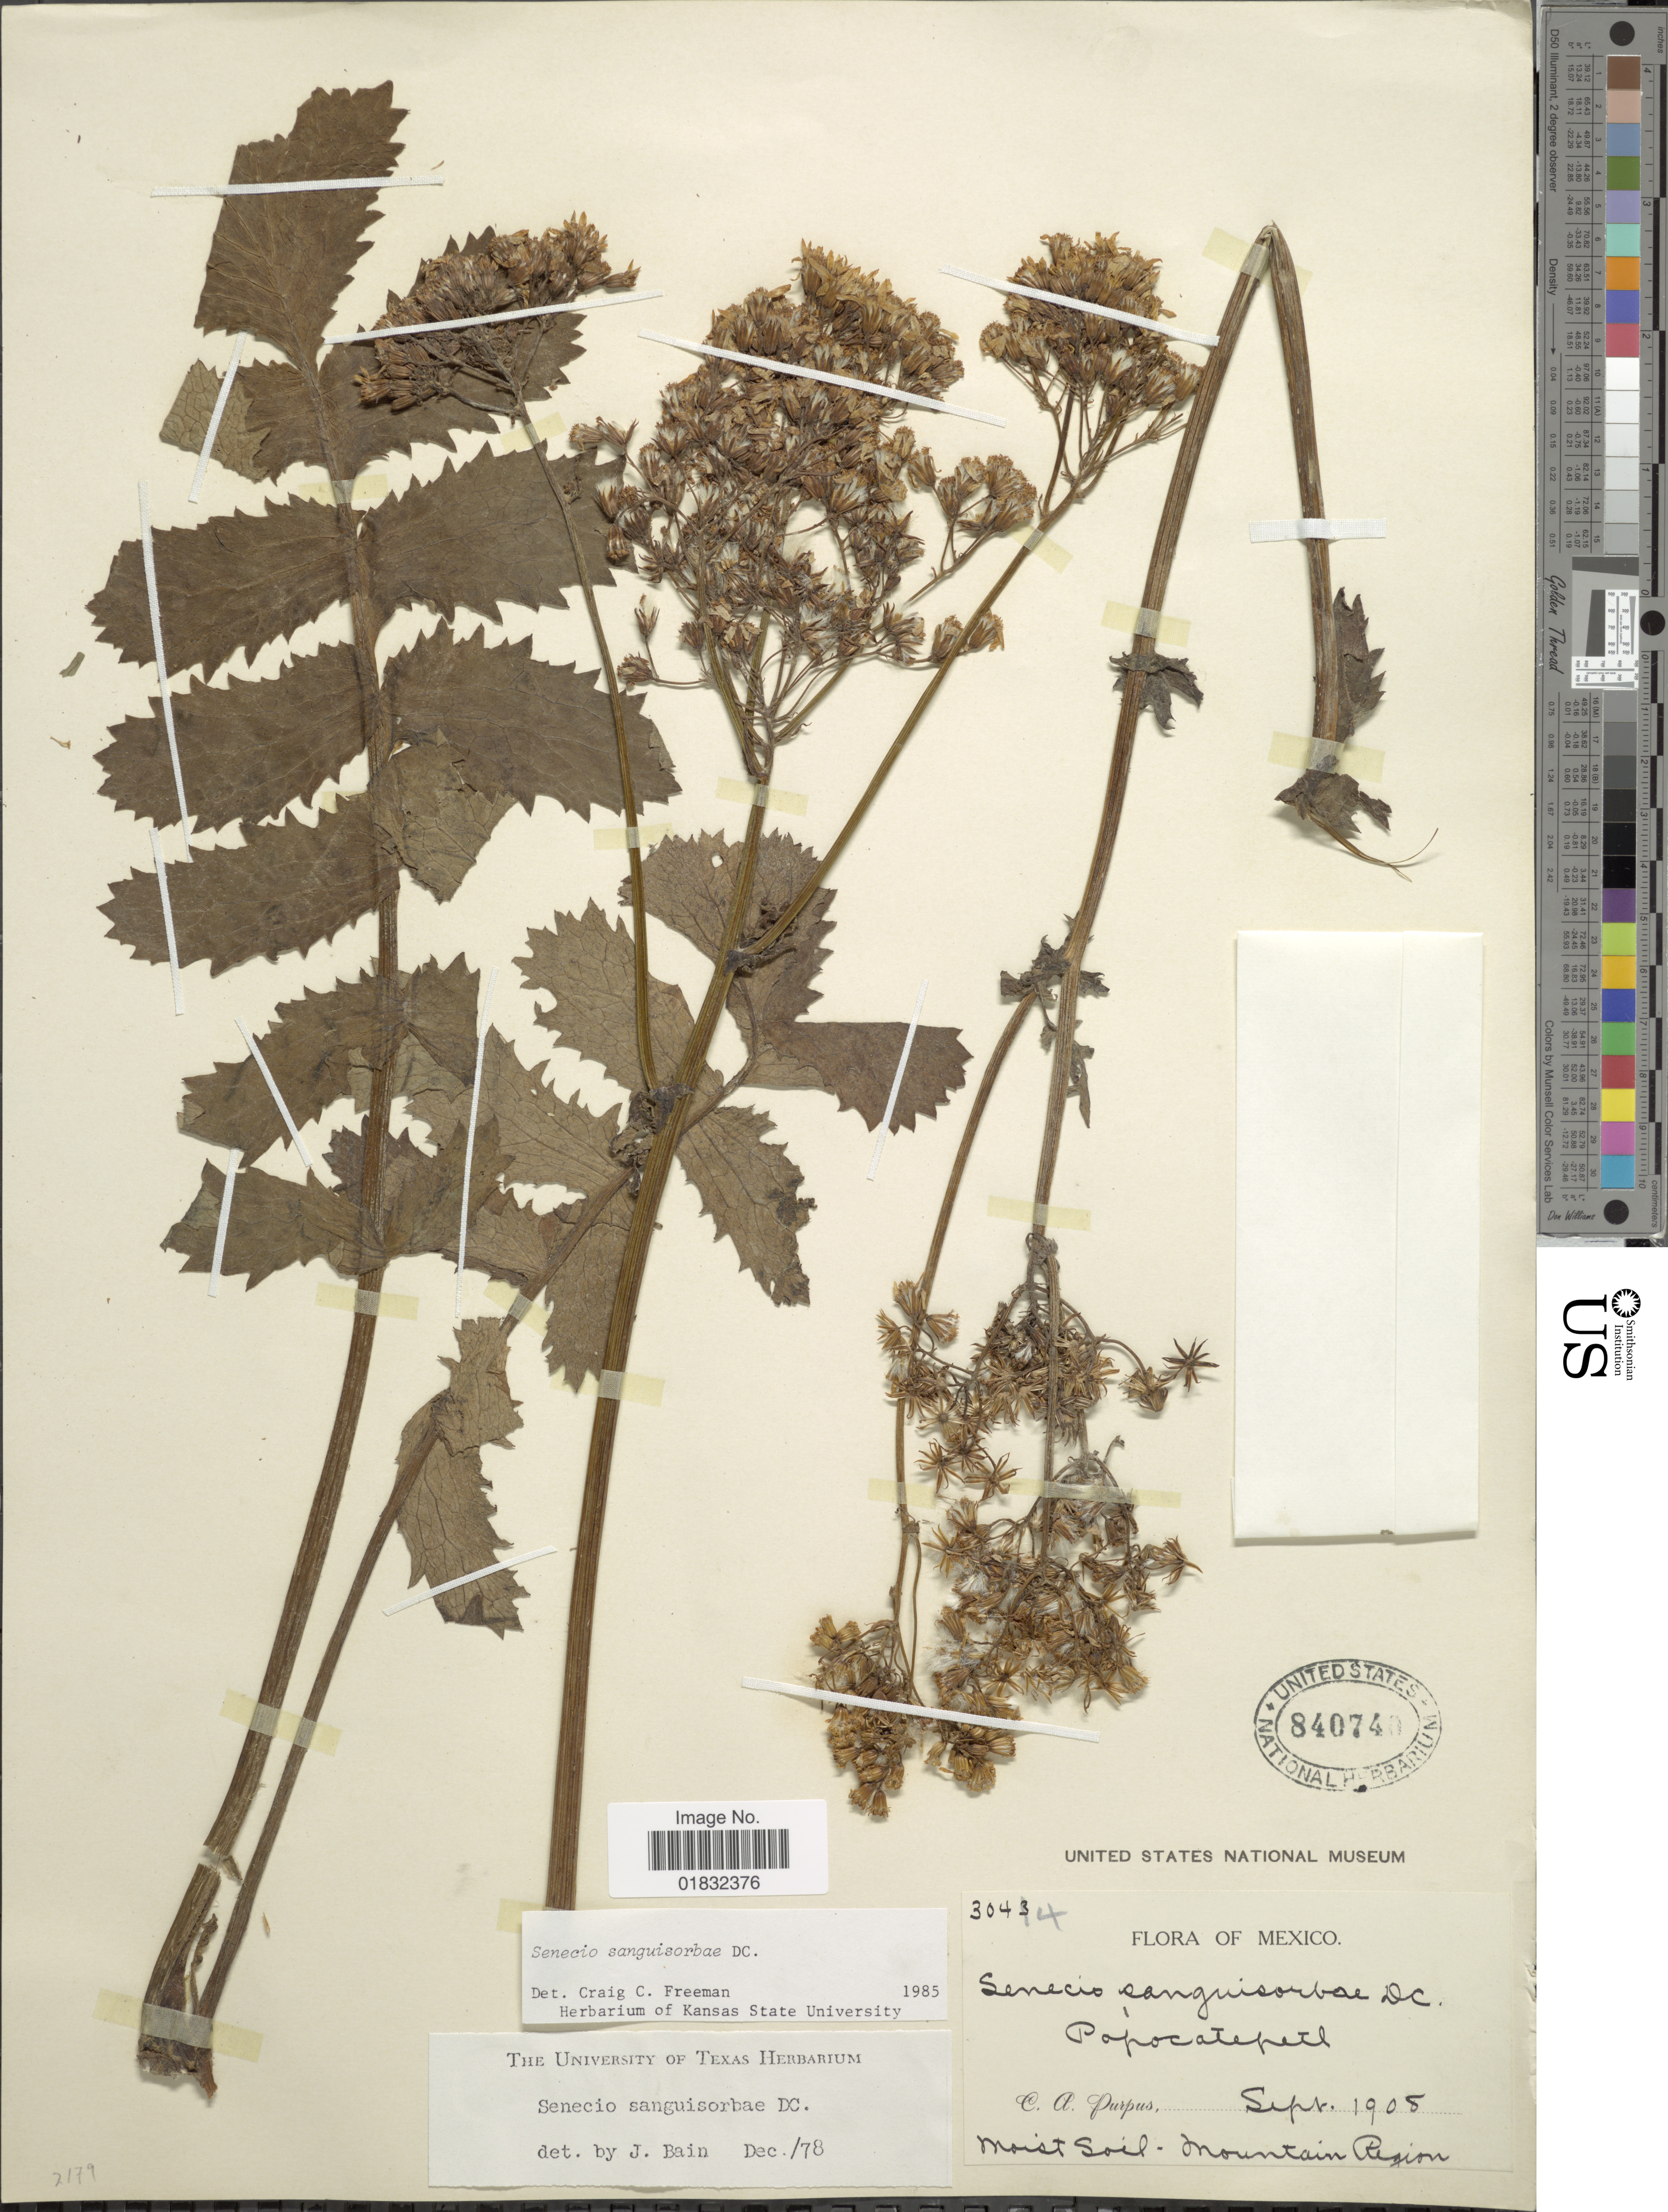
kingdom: Plantae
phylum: Tracheophyta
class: Magnoliopsida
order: Asterales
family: Asteraceae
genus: Packera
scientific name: Packera sanguisorbae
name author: (DC.) C. Jeffrey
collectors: C. A. Purpus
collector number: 3044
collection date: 1905-09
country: Mexico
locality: Popocatepetl, moist soil - mountain Region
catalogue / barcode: US 840740